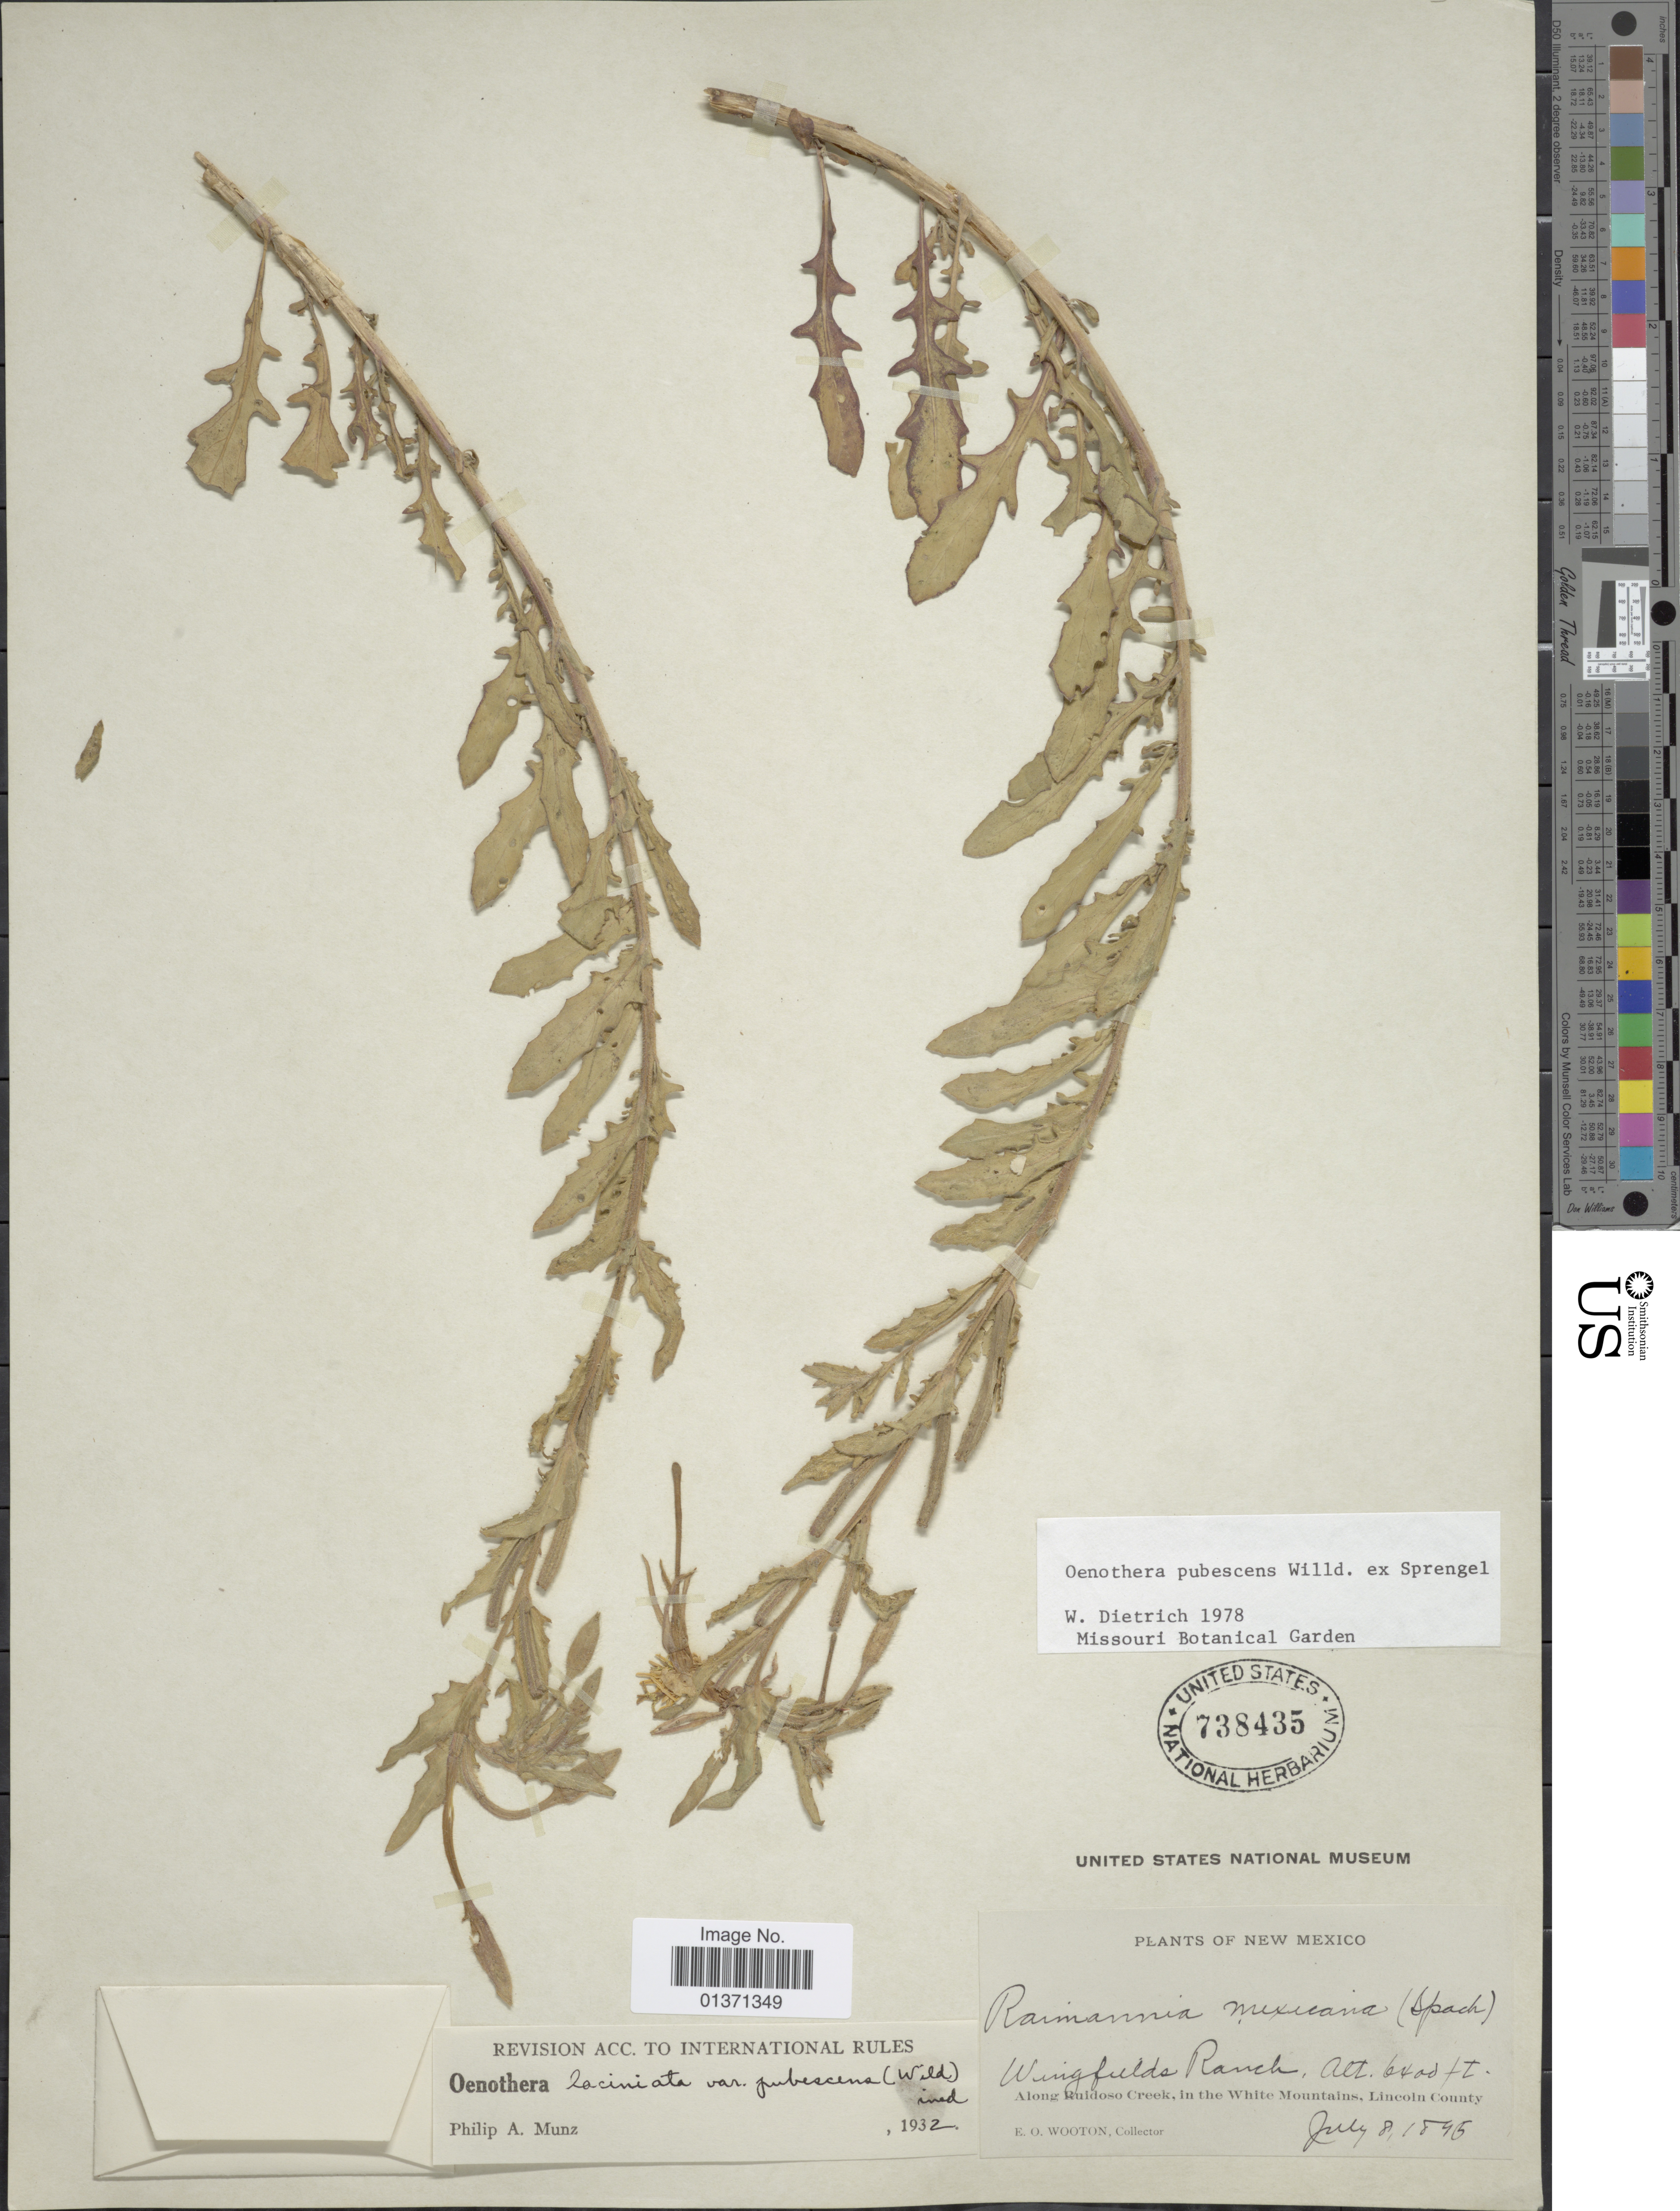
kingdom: Plantae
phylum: Tracheophyta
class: Magnoliopsida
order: Myrtales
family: Onagraceae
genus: Oenothera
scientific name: Oenothera pubescens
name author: Willd. ex Spreng.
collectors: E. O. Wooton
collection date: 1895-07-08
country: United States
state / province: New Mexico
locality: Wingfields Ranch, Along Ruidoso Creek, in the White Mountains, Lincoln County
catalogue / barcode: US 738435